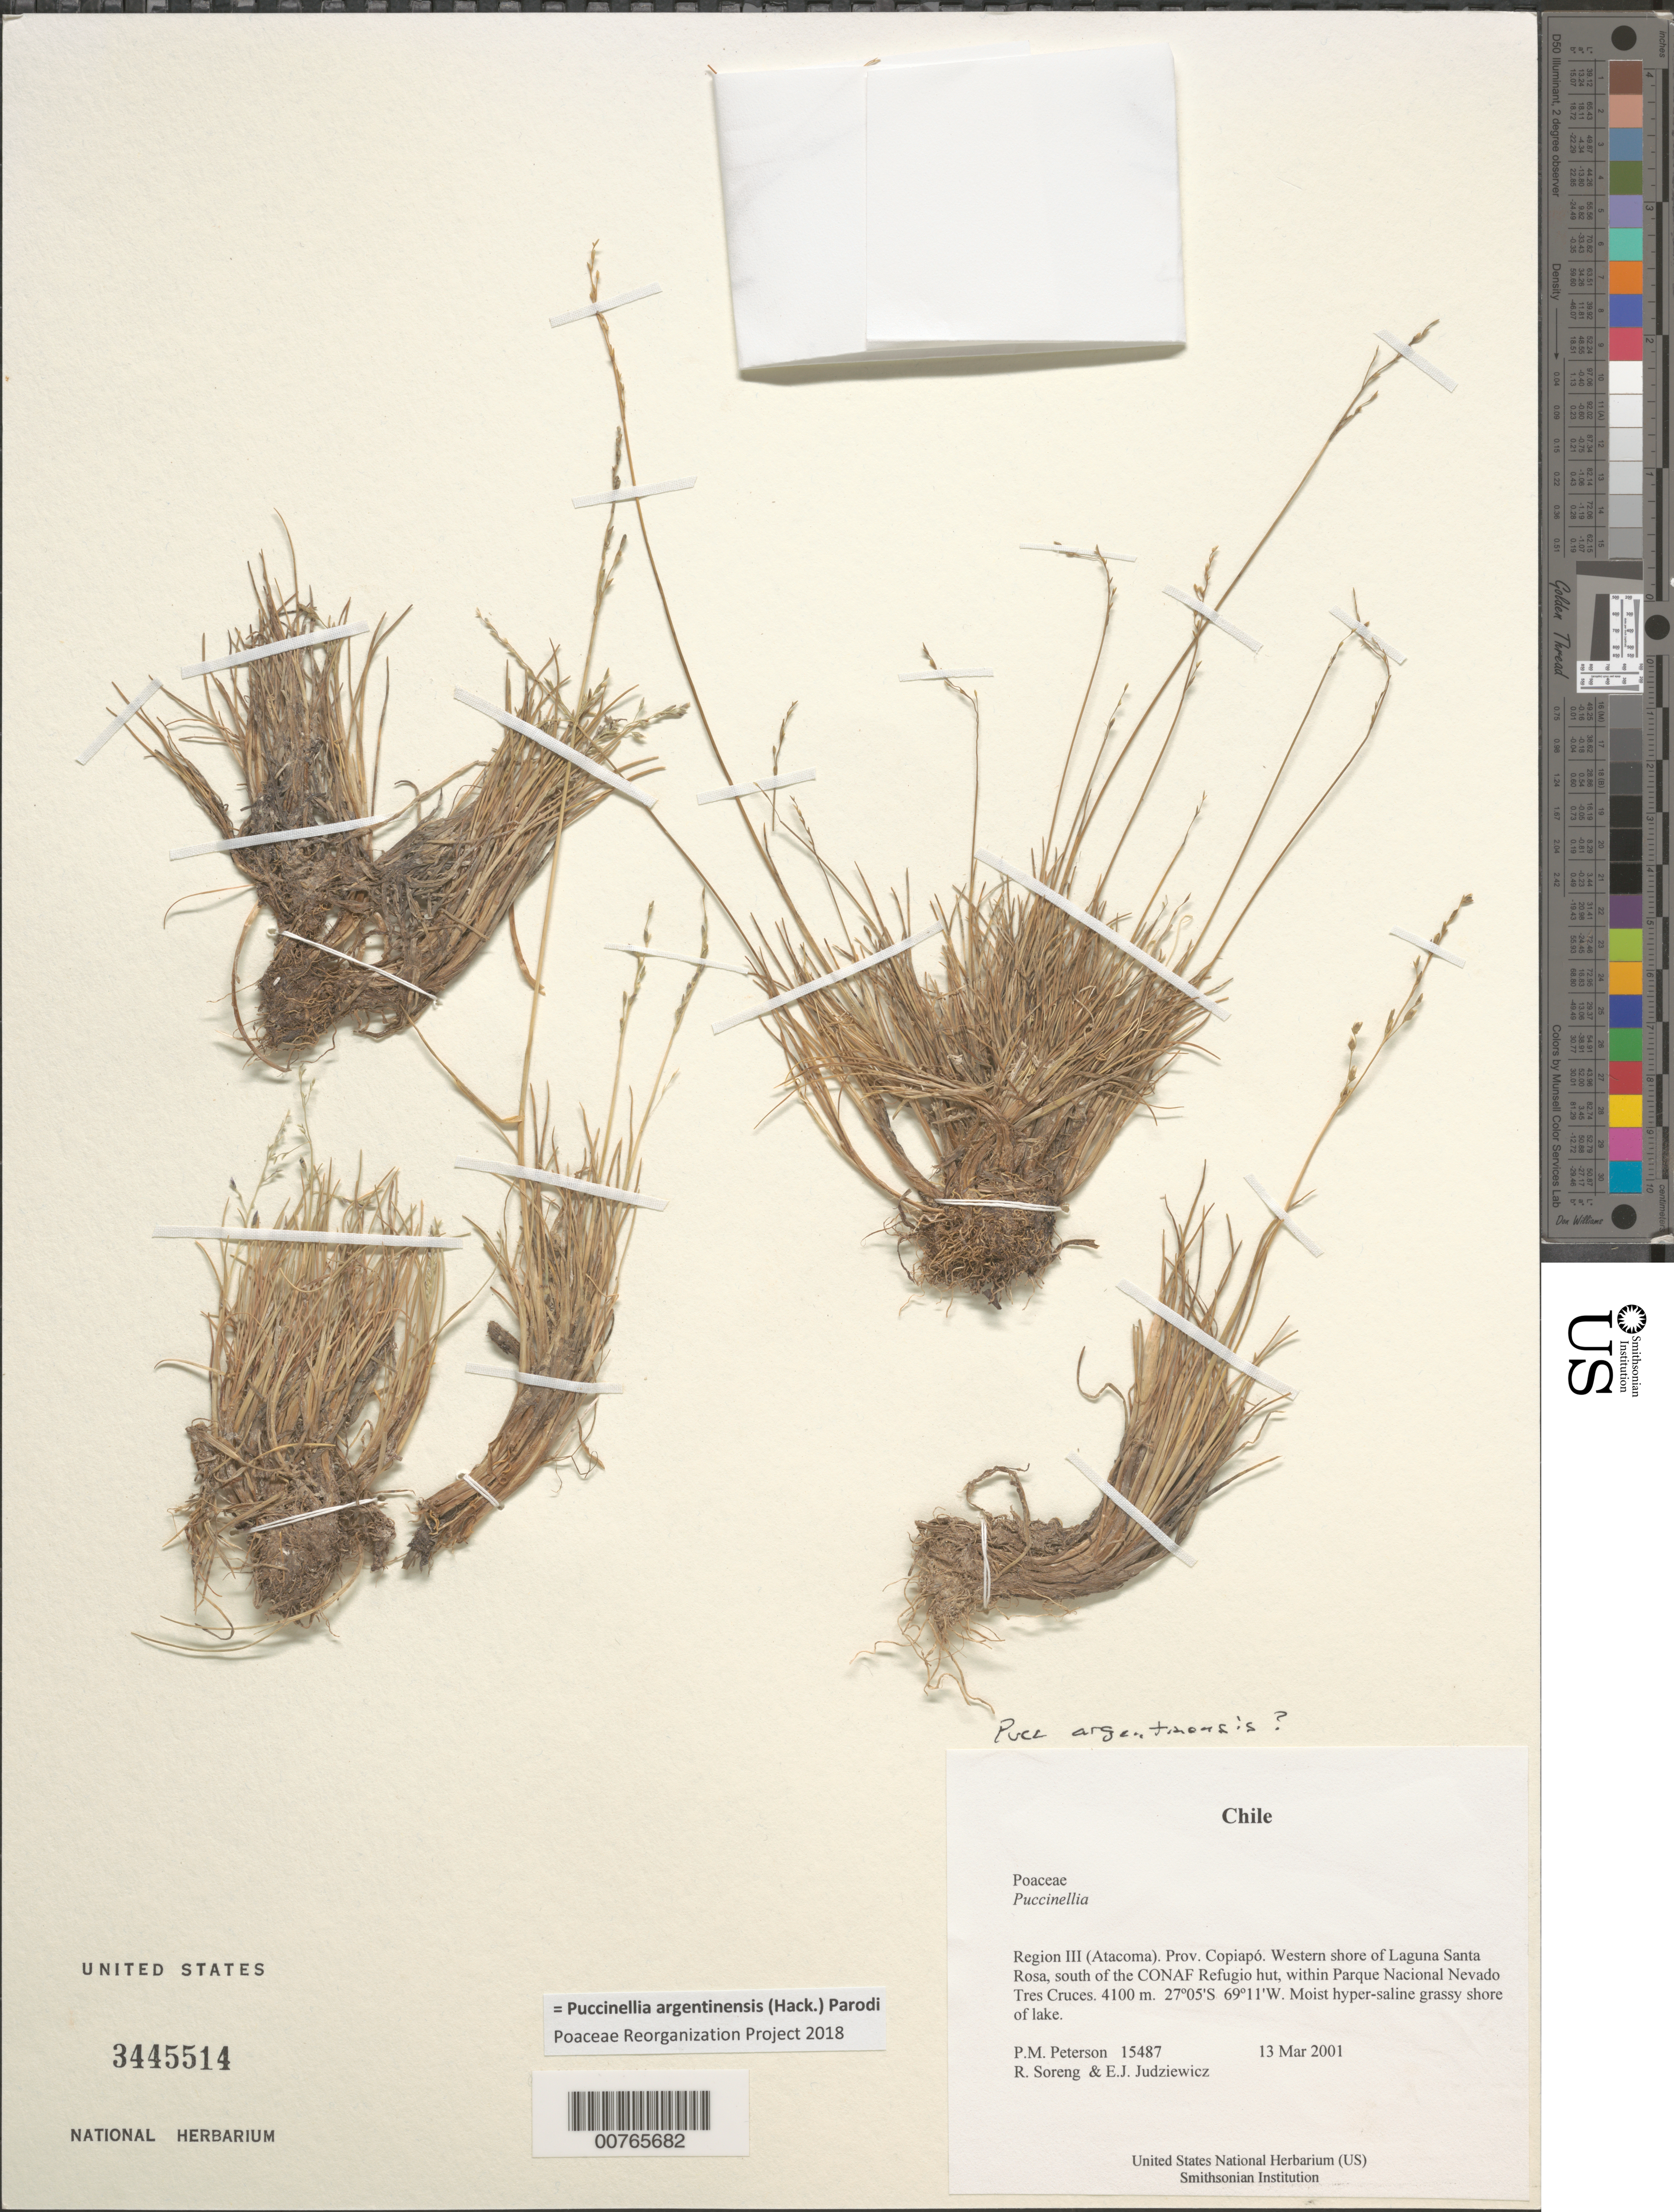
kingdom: Plantae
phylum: Tracheophyta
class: Liliopsida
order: Poales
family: Poaceae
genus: Puccinellia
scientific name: Puccinellia argentinensis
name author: (Hack.) Parodi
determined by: Poaceae Reorganization Project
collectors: P. M. Peterson, R. J. Soreng & E. J. Judziewicz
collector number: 15487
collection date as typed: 13 Mar 2001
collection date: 2001-03-13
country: Chile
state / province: Atacama (III)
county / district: Copiapó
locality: Western shore of Laguna Santa Rosa, south of the CONAF Refugio hut, within Parque Nacional Nevado Tres Cruces.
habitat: Moist hyper-saline grassy shore of lake.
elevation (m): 4100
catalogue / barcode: US 3445514